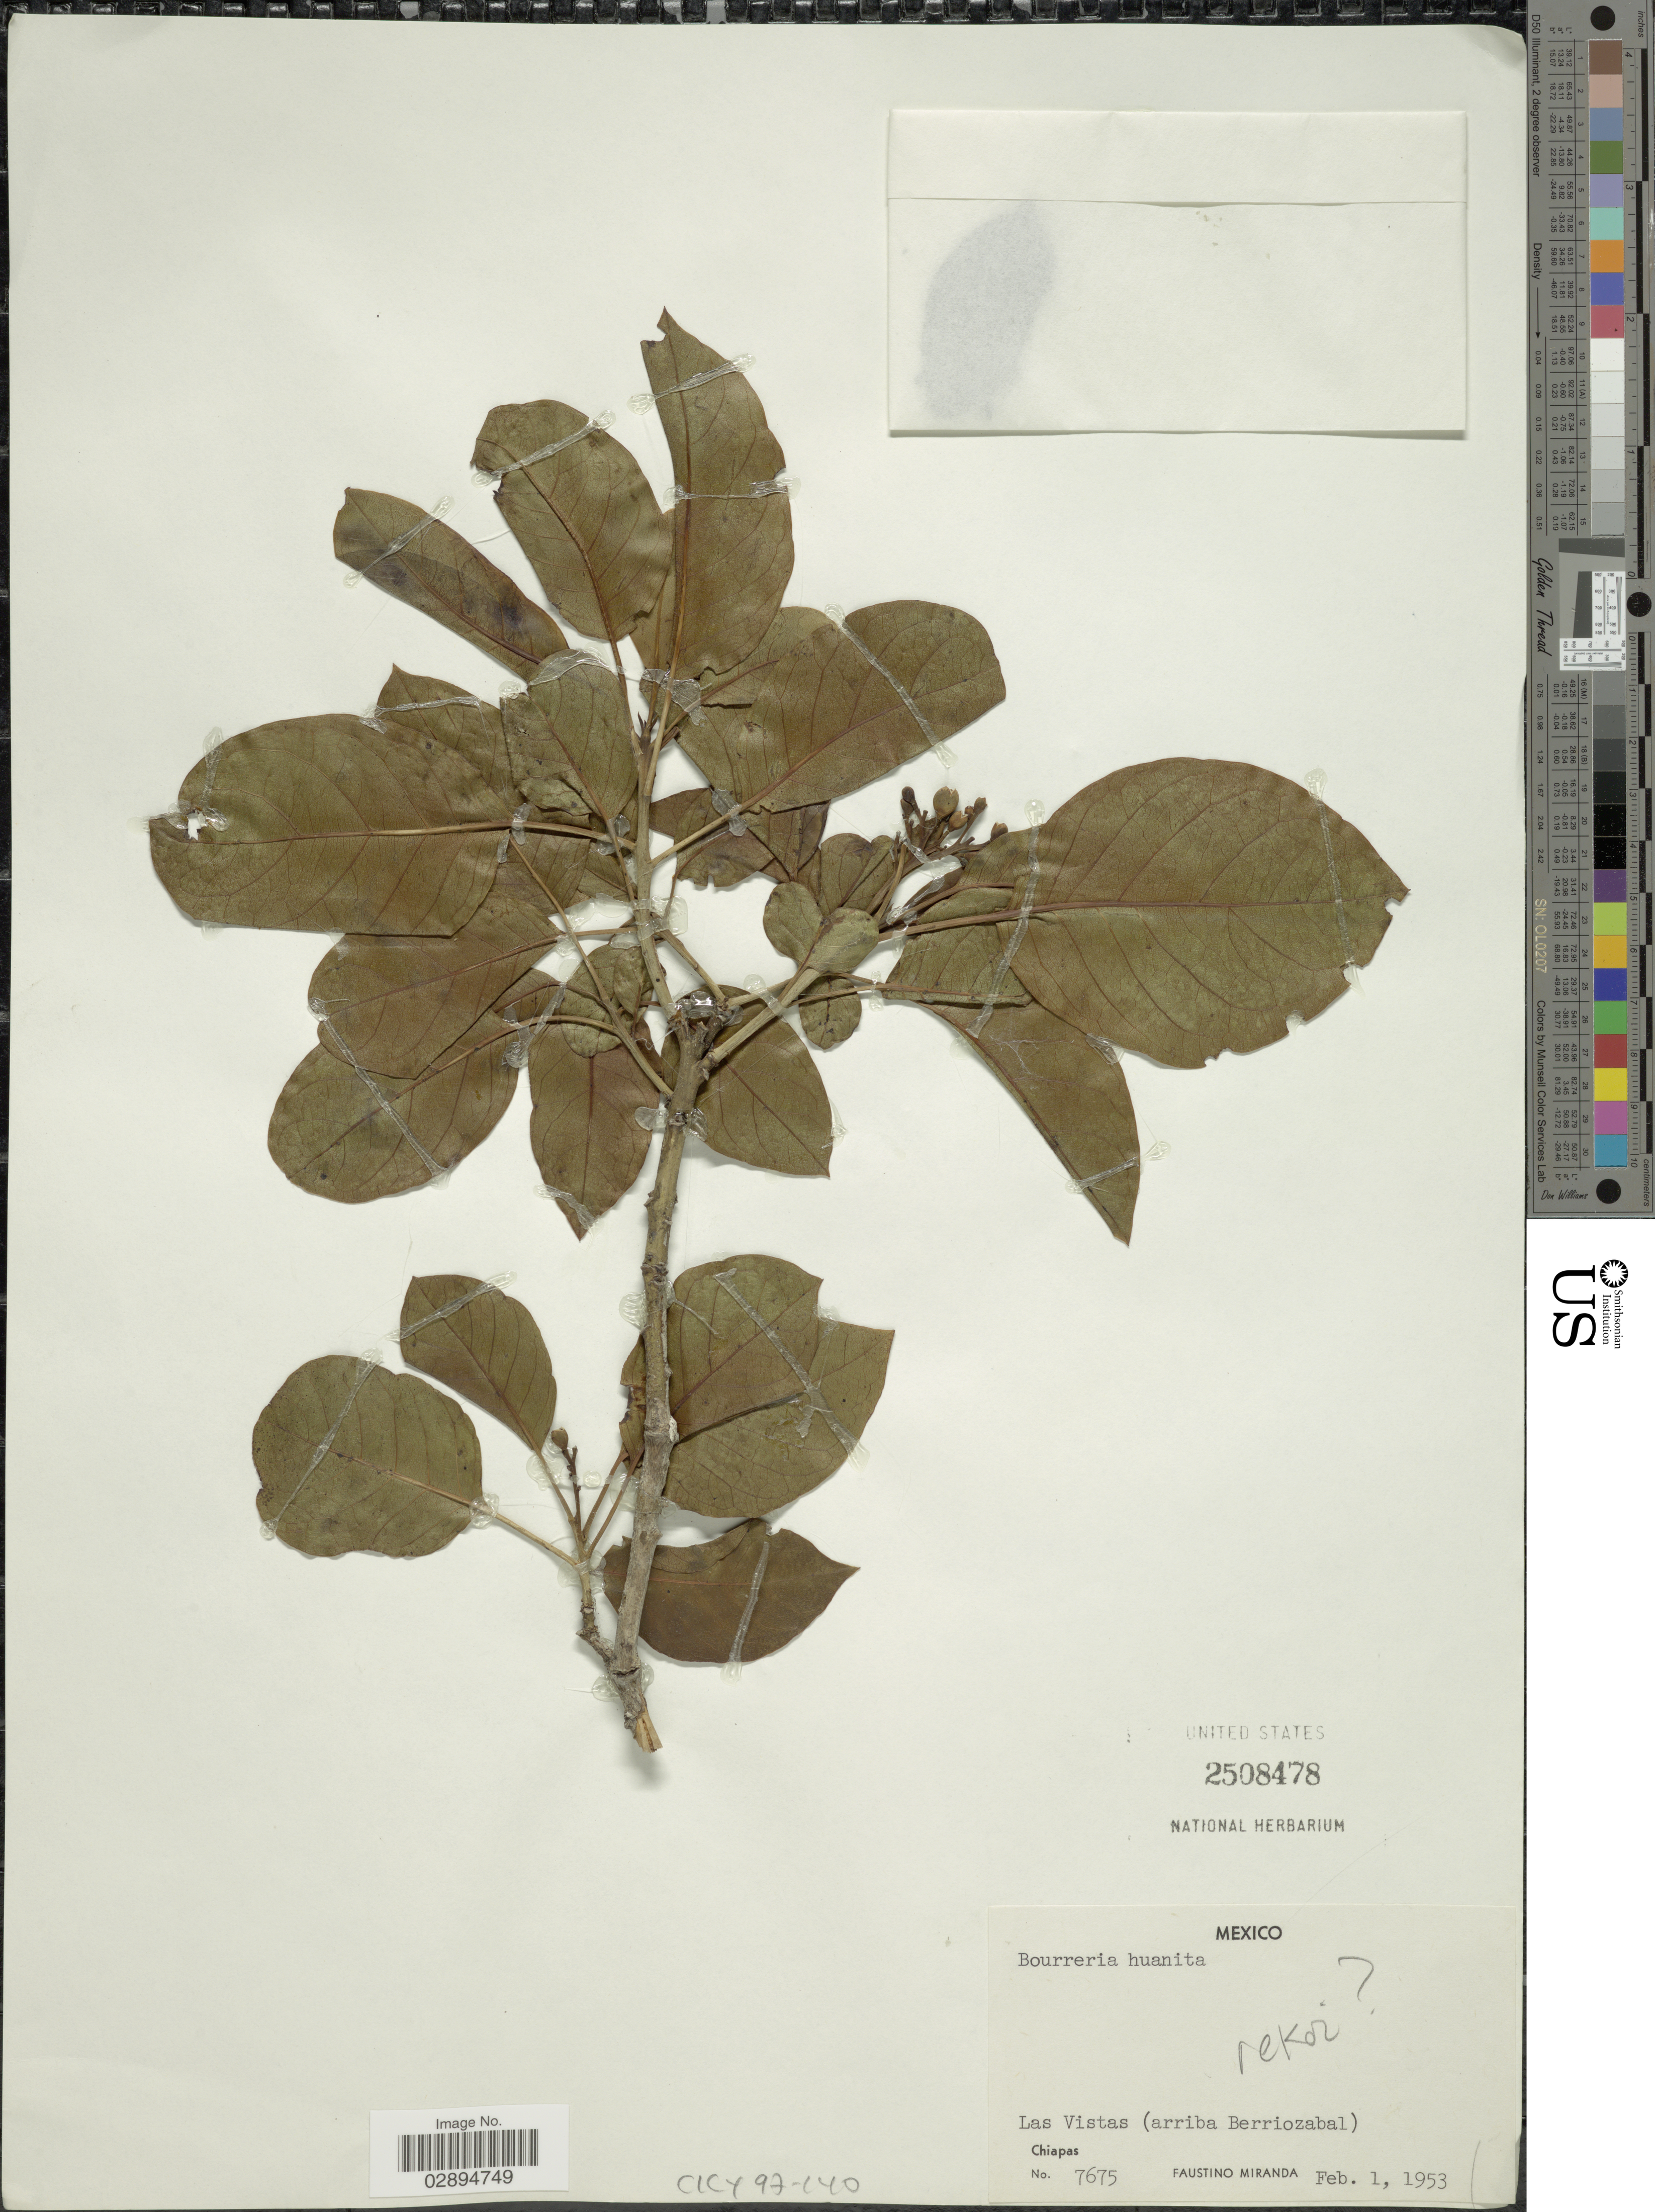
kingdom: Plantae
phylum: Tracheophyta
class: Magnoliopsida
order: Boraginales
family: Ehretiaceae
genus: Bourreria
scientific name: Bourreria huanita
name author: (Lex.) Hemsl.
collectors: F. Miranda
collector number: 7675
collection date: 1953-02-01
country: Mexico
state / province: Chiapas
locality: Las Vistas (arriba Berriozabal).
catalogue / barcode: US 2508478